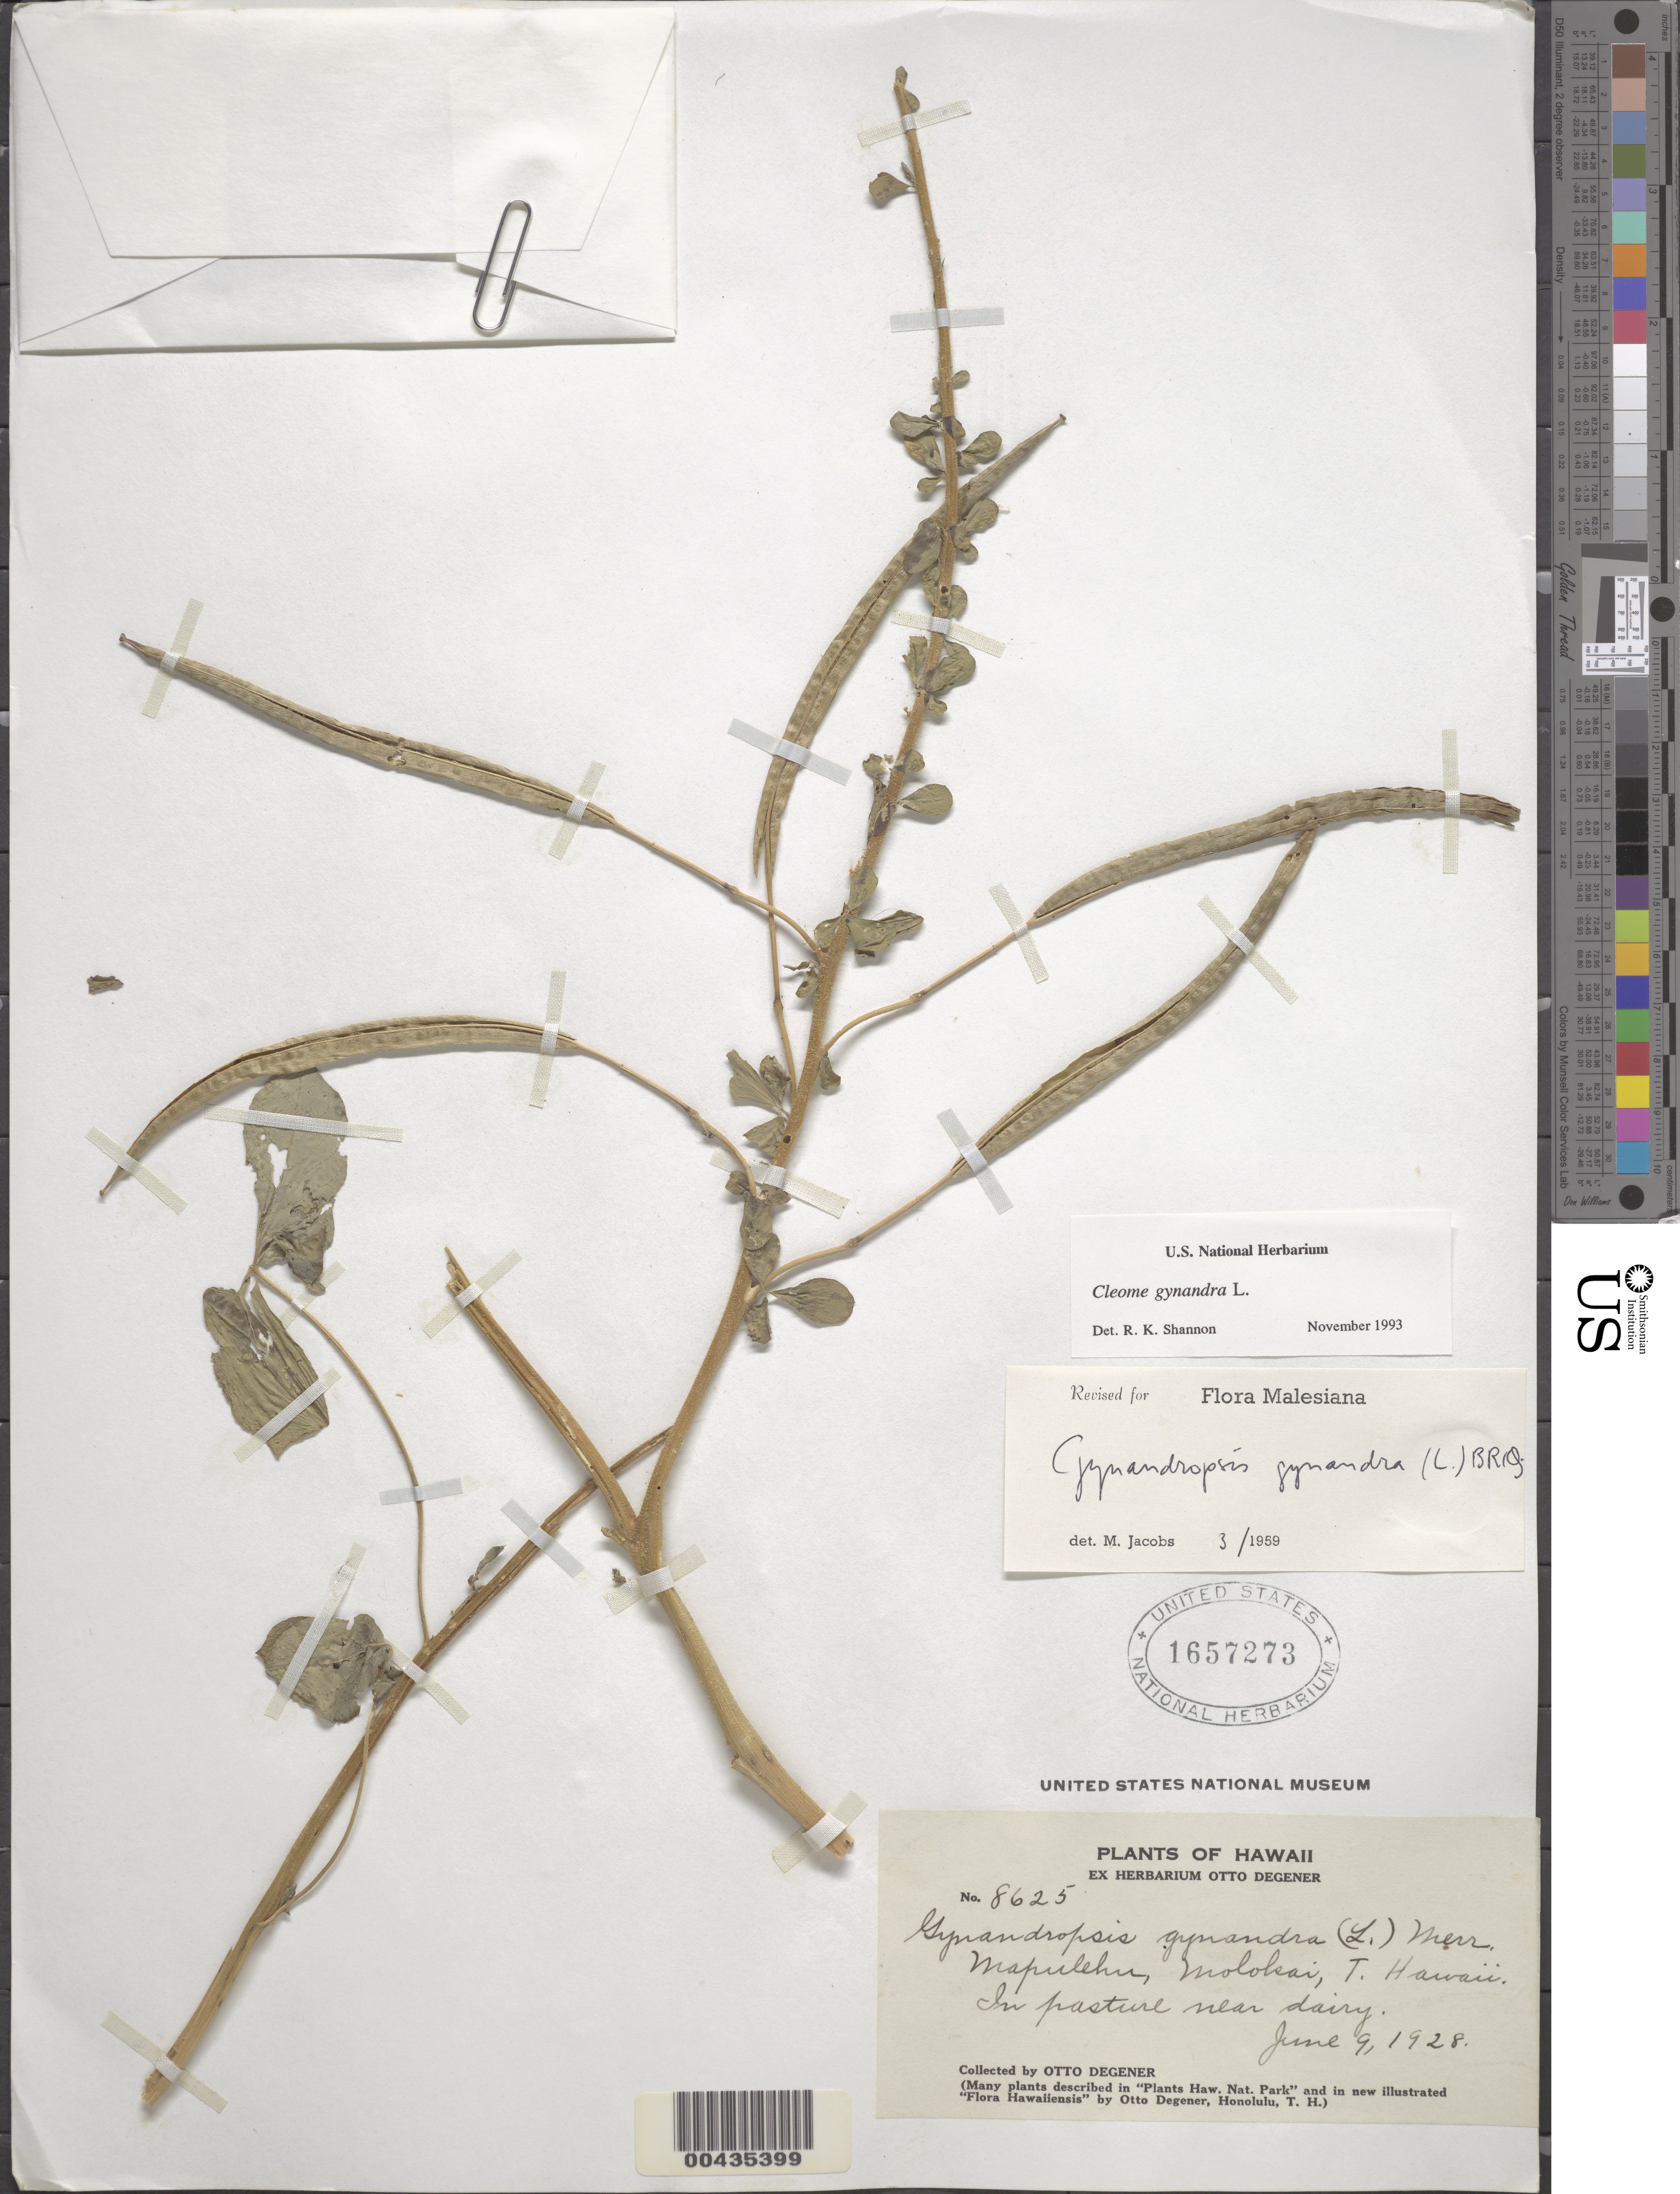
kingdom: Plantae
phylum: Tracheophyta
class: Magnoliopsida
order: Brassicales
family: Cleomaceae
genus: Gynandropsis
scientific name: Gynandropsis gynandra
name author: (L.) Briq.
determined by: Wagner, W. L., (BOT), Smithsonian Institution - National Museum of Natural History (UNITED STATES)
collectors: O. Degener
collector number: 8625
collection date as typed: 9 Jun 1928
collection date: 1928-06-09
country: United States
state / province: Hawaii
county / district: Maui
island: Moloka'i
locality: Mapulehu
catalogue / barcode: US 1657273